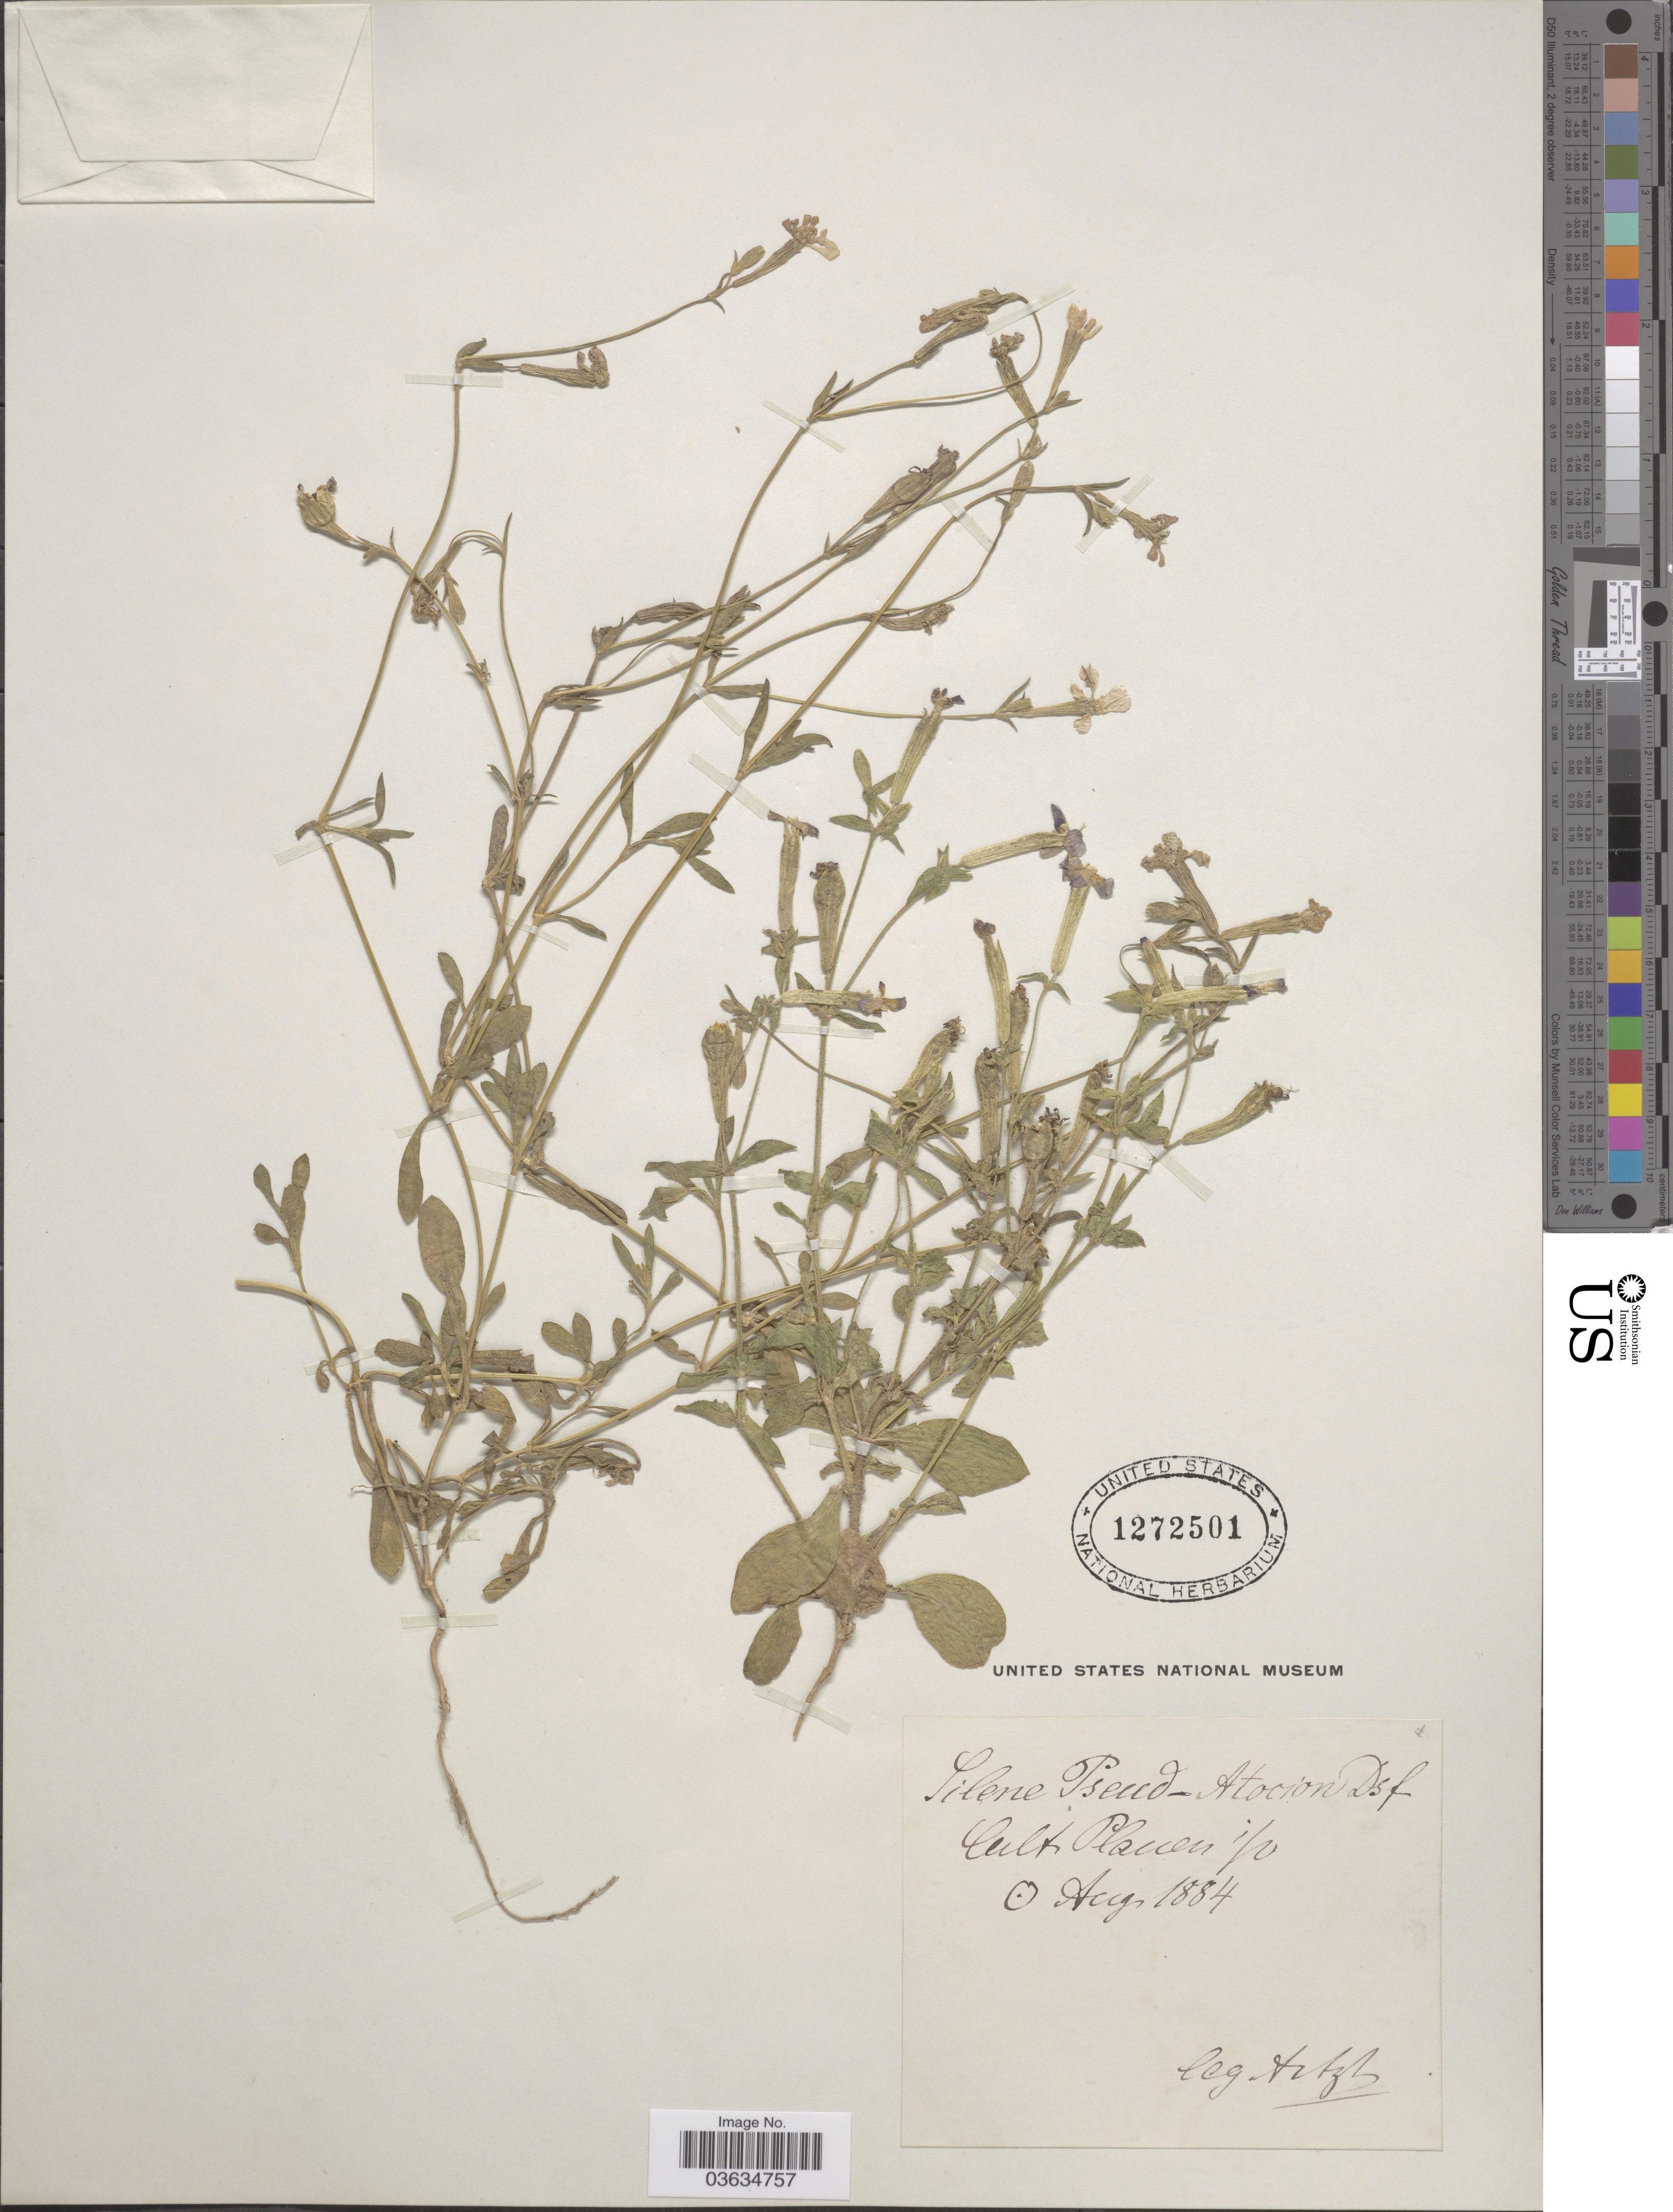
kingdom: Plantae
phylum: Tracheophyta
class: Magnoliopsida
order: Caryophyllales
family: Caryophyllaceae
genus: Silene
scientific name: Silene pseudoatocion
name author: Desf.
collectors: -. Artzb.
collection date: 1884-08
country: Germany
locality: Cult Plauen i/v.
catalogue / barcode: US 1272501